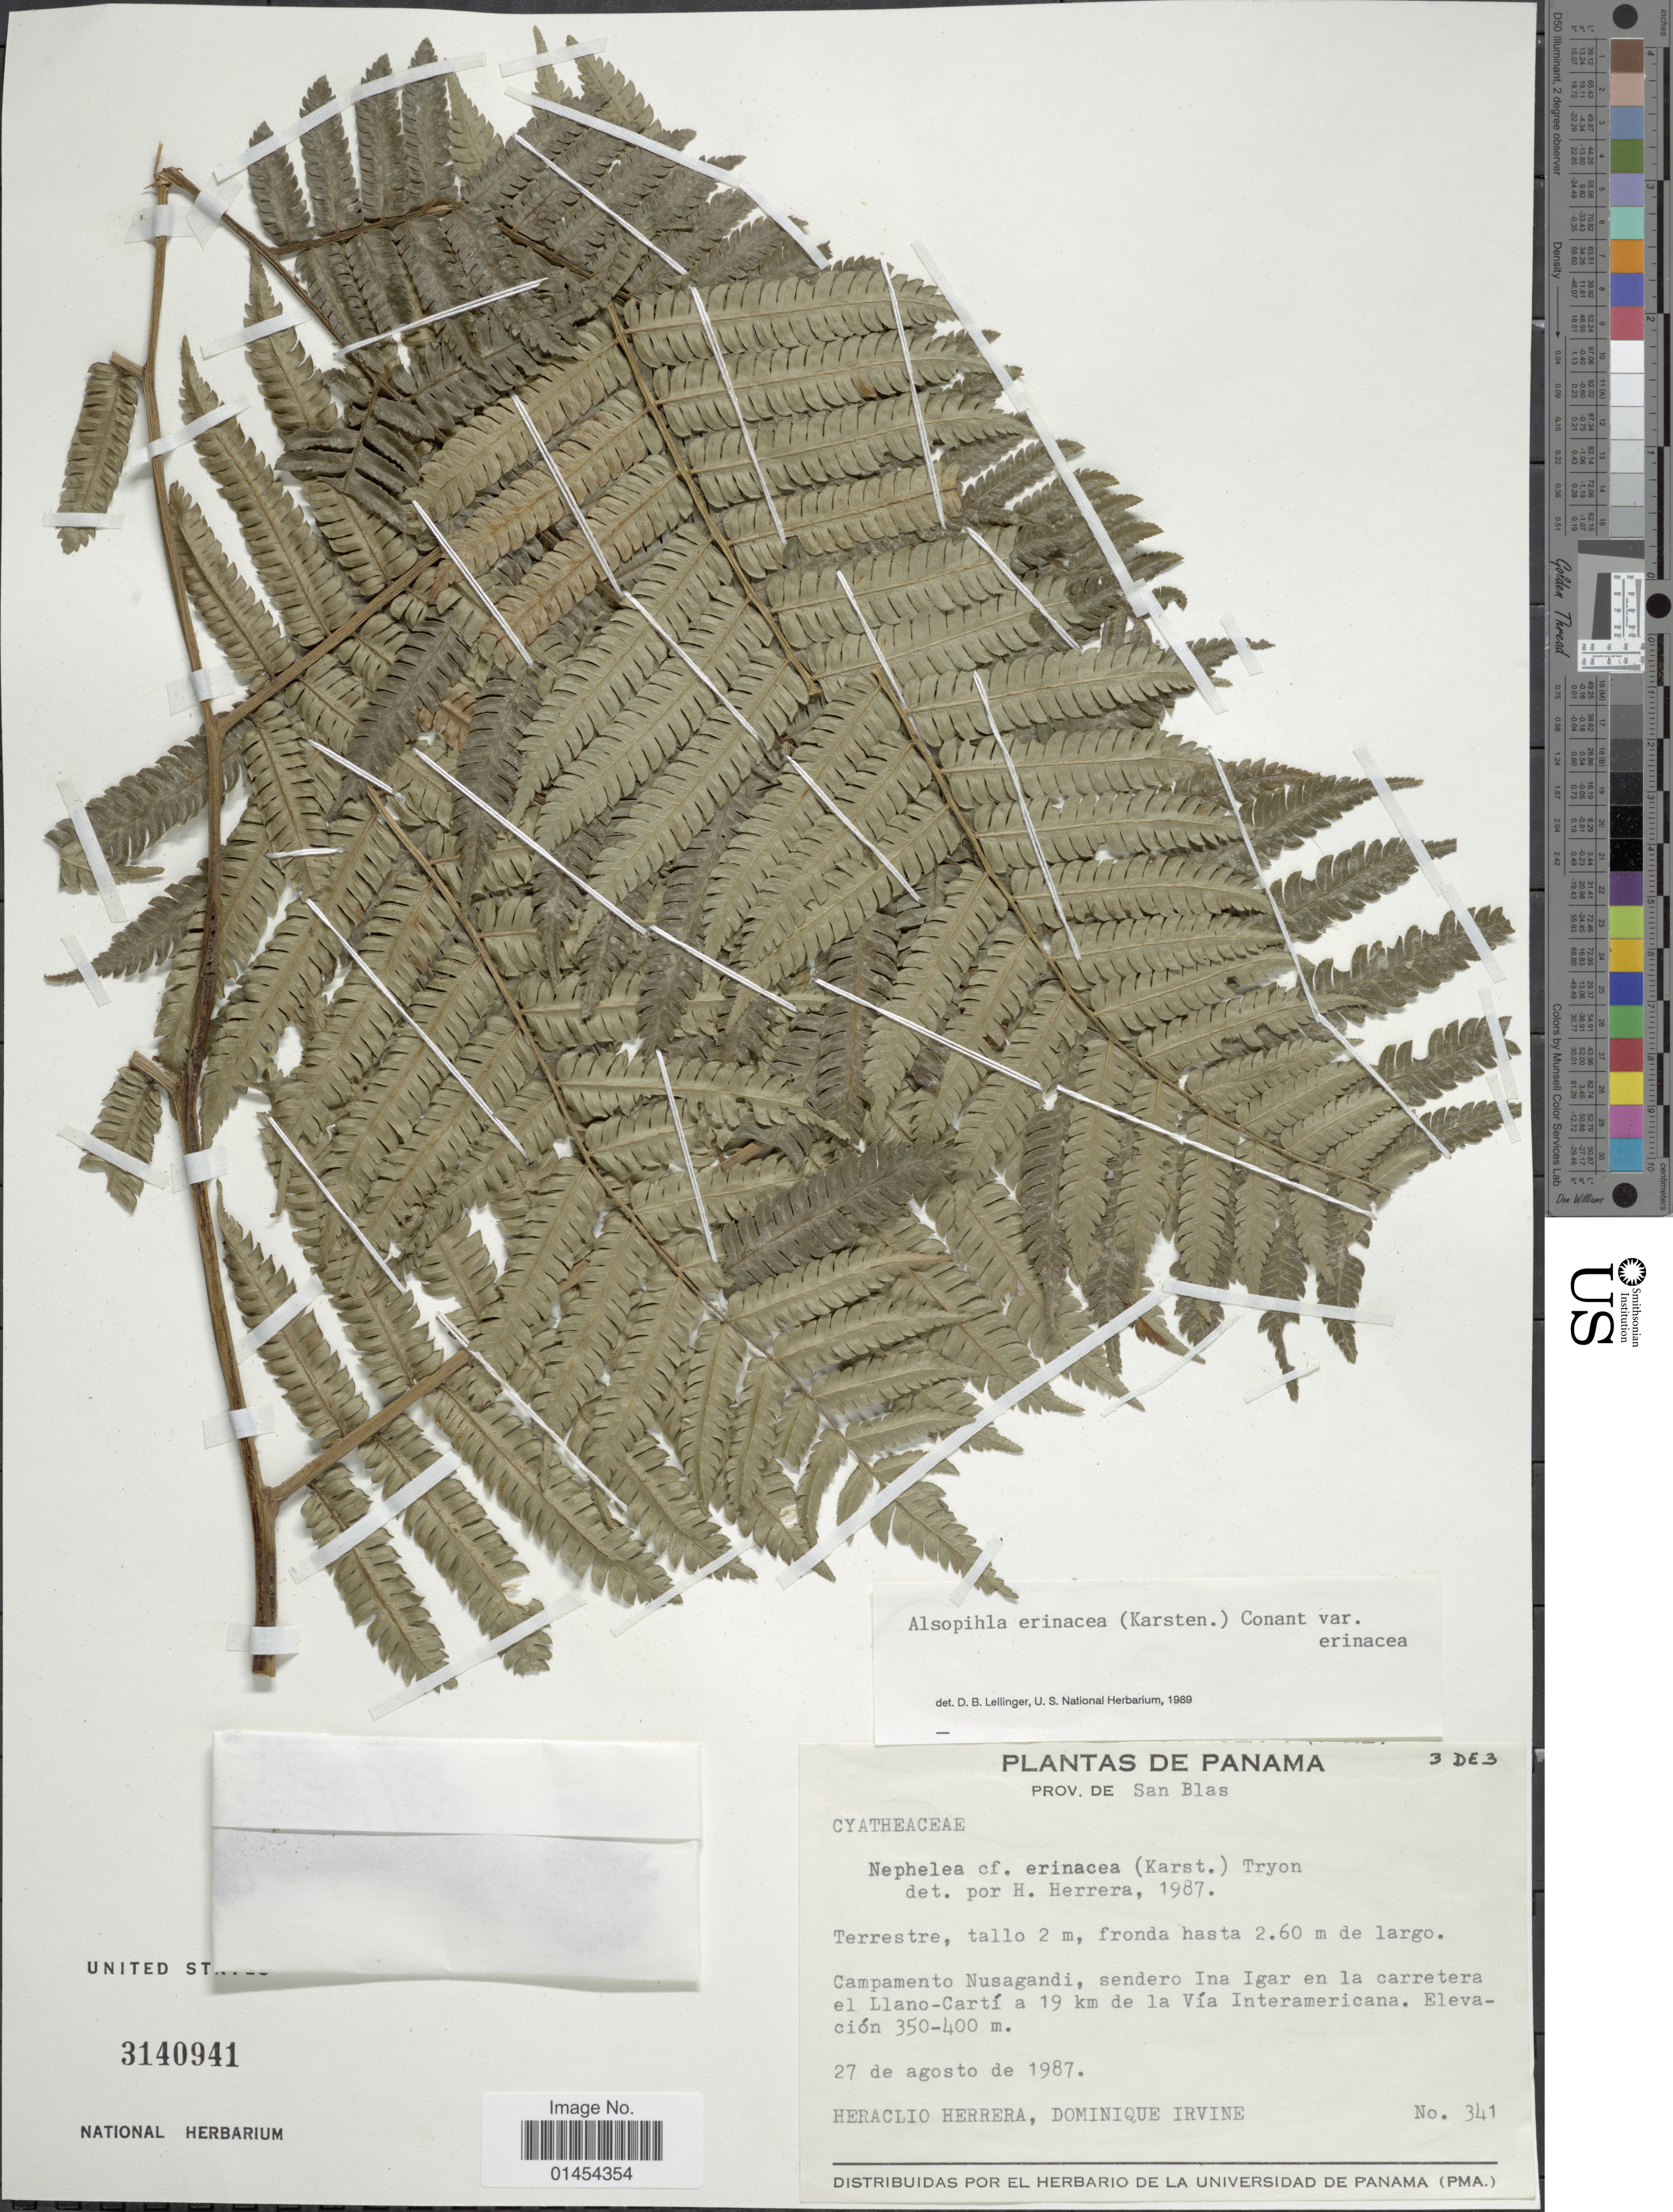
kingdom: Plantae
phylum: Tracheophyta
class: Polypodiopsida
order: Cyatheales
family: Cyatheaceae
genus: Alsophila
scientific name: Alsophila erinacea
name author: (H. Karst.) D.S. Conant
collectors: H. Herrera & D. Irvine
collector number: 341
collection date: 1987-08-27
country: Panama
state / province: Kuna Yala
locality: Prov. de San Blas. Campamento Nusagandi, sendero Ina Igar en la carretera el Llano-Cartí a 19 km de la Vía Interamericana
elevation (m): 350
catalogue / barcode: US 3140941